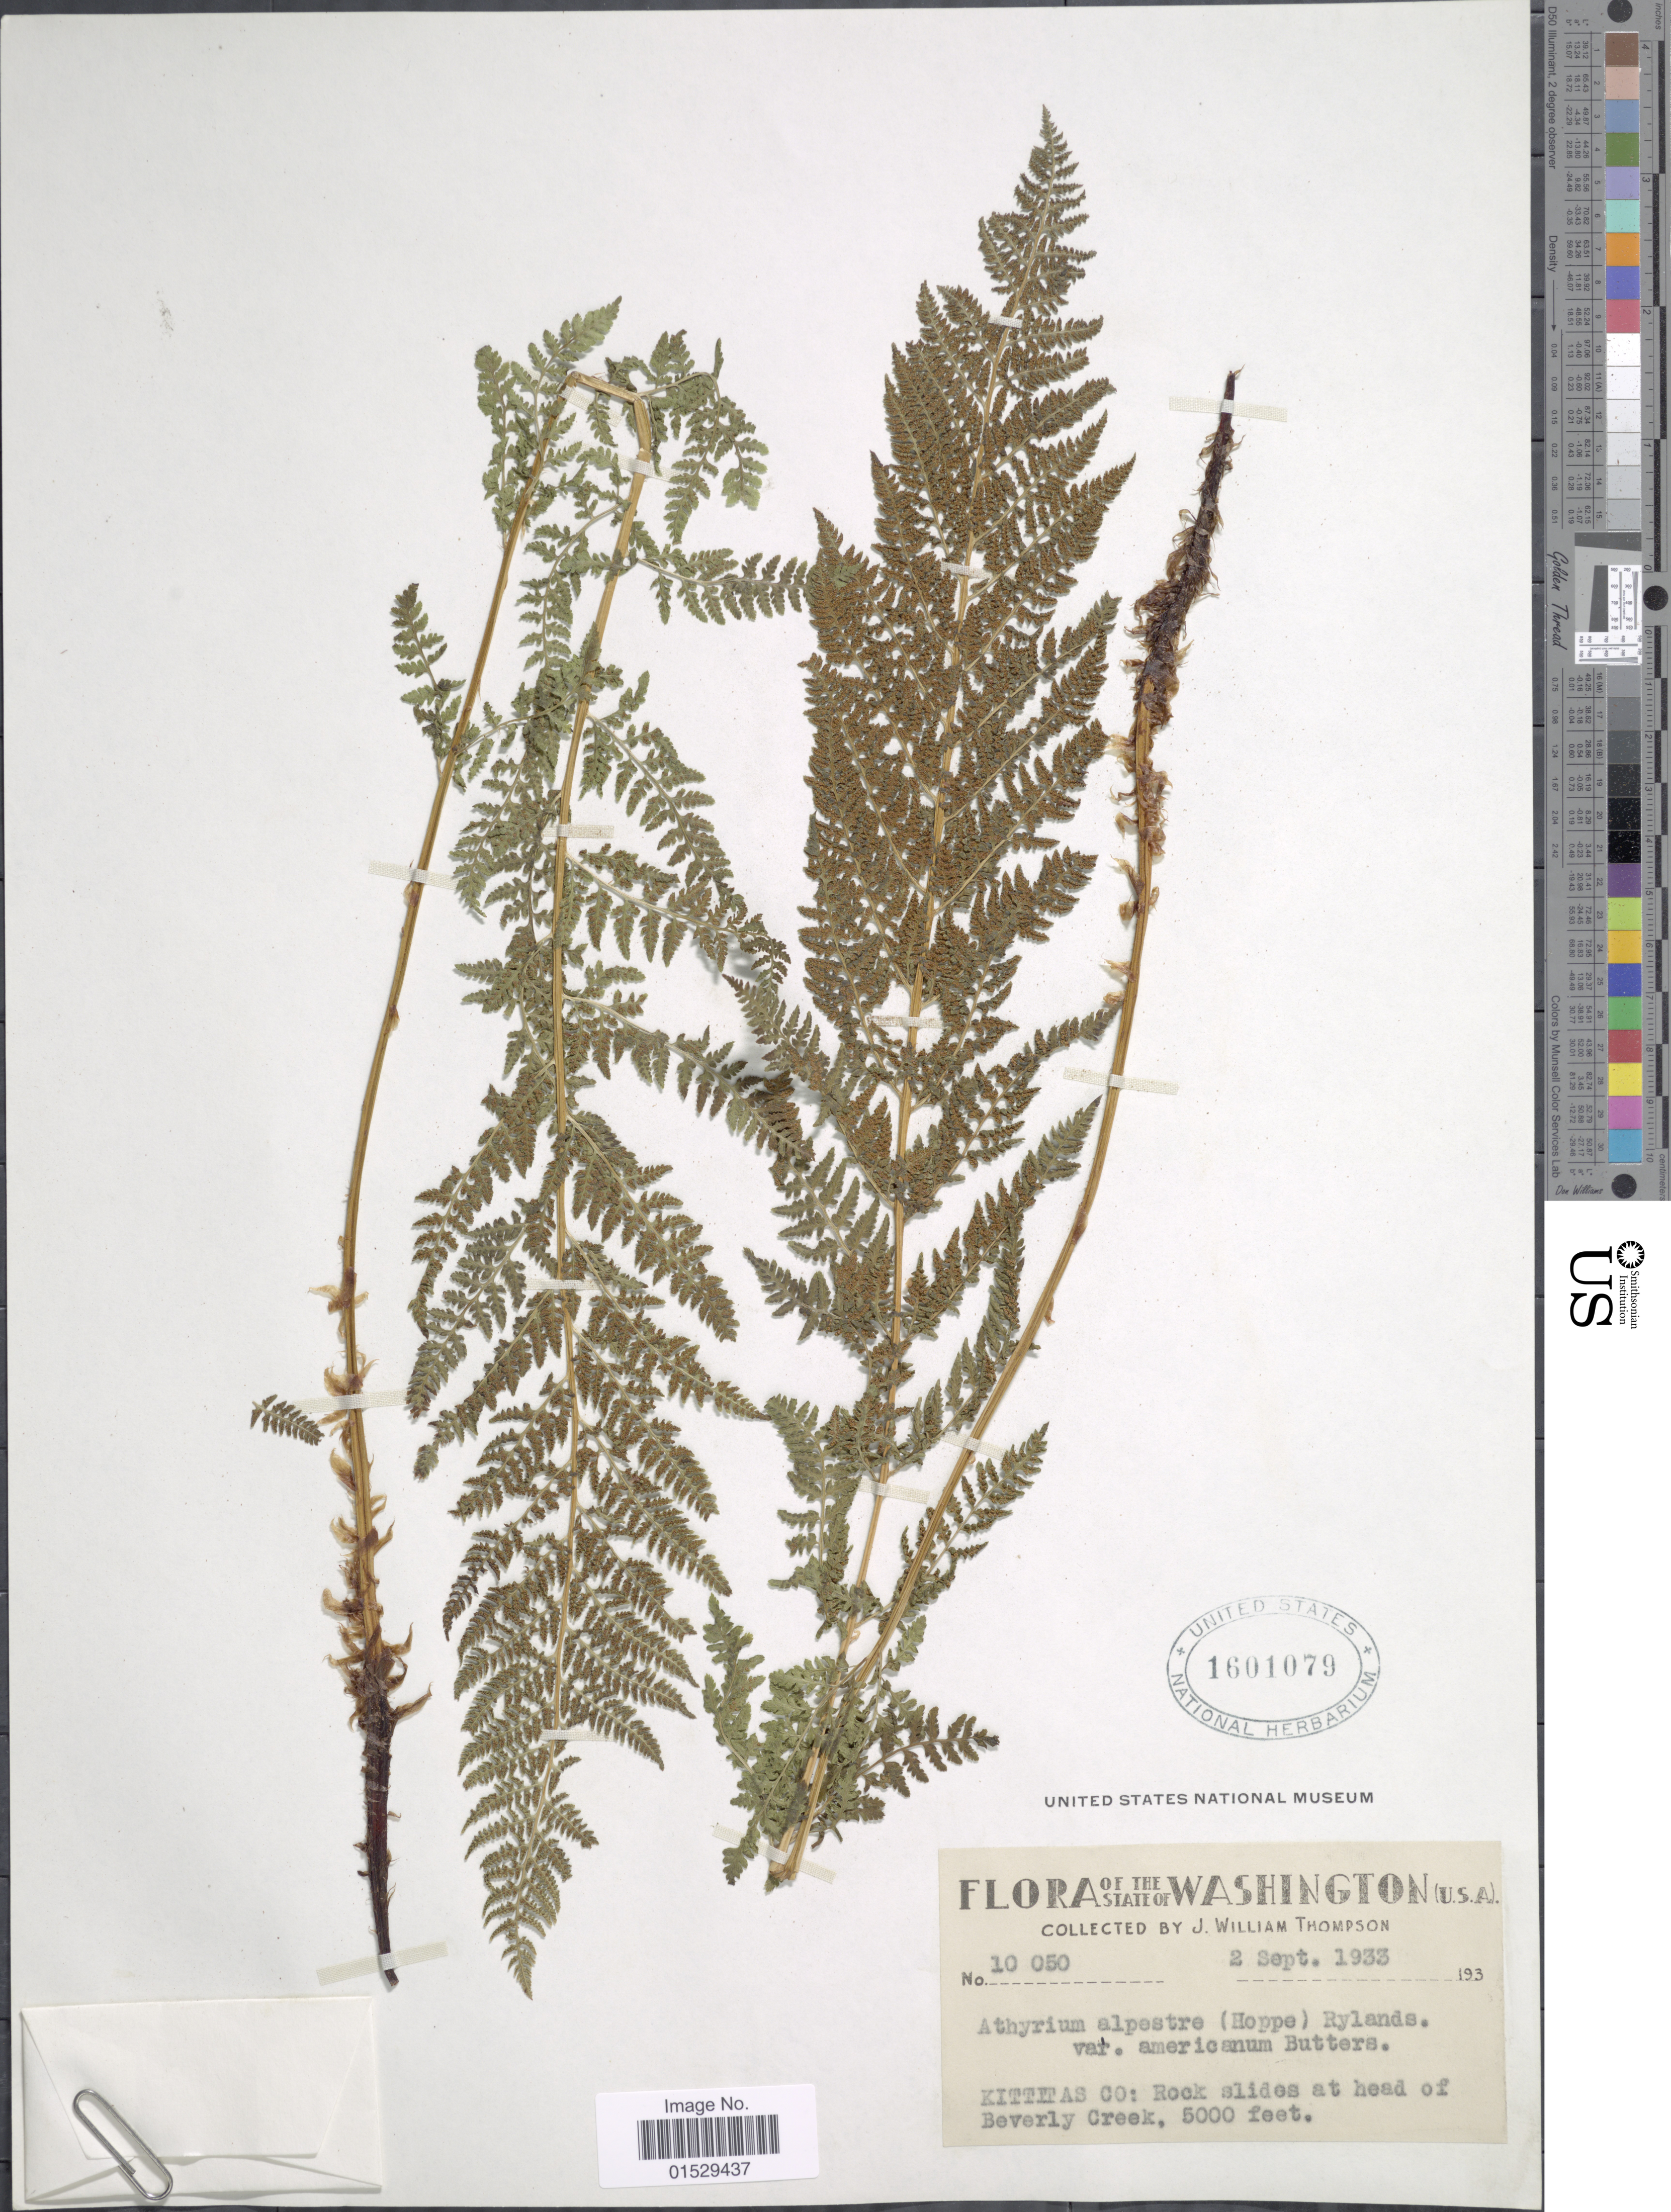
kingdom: Plantae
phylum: Tracheophyta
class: Polypodiopsida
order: Polypodiales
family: Athyriaceae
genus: Athyrium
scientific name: Athyrium distentifolilum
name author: Tausch ex Opiz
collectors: J. W. Thompson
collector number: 10050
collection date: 1933-09-02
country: United States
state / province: Washington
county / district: Kittitas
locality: State of Washington (U.S.A.), Kittitas Co: rock slides at head of Beverly Creek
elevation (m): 1524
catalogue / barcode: US 1601079